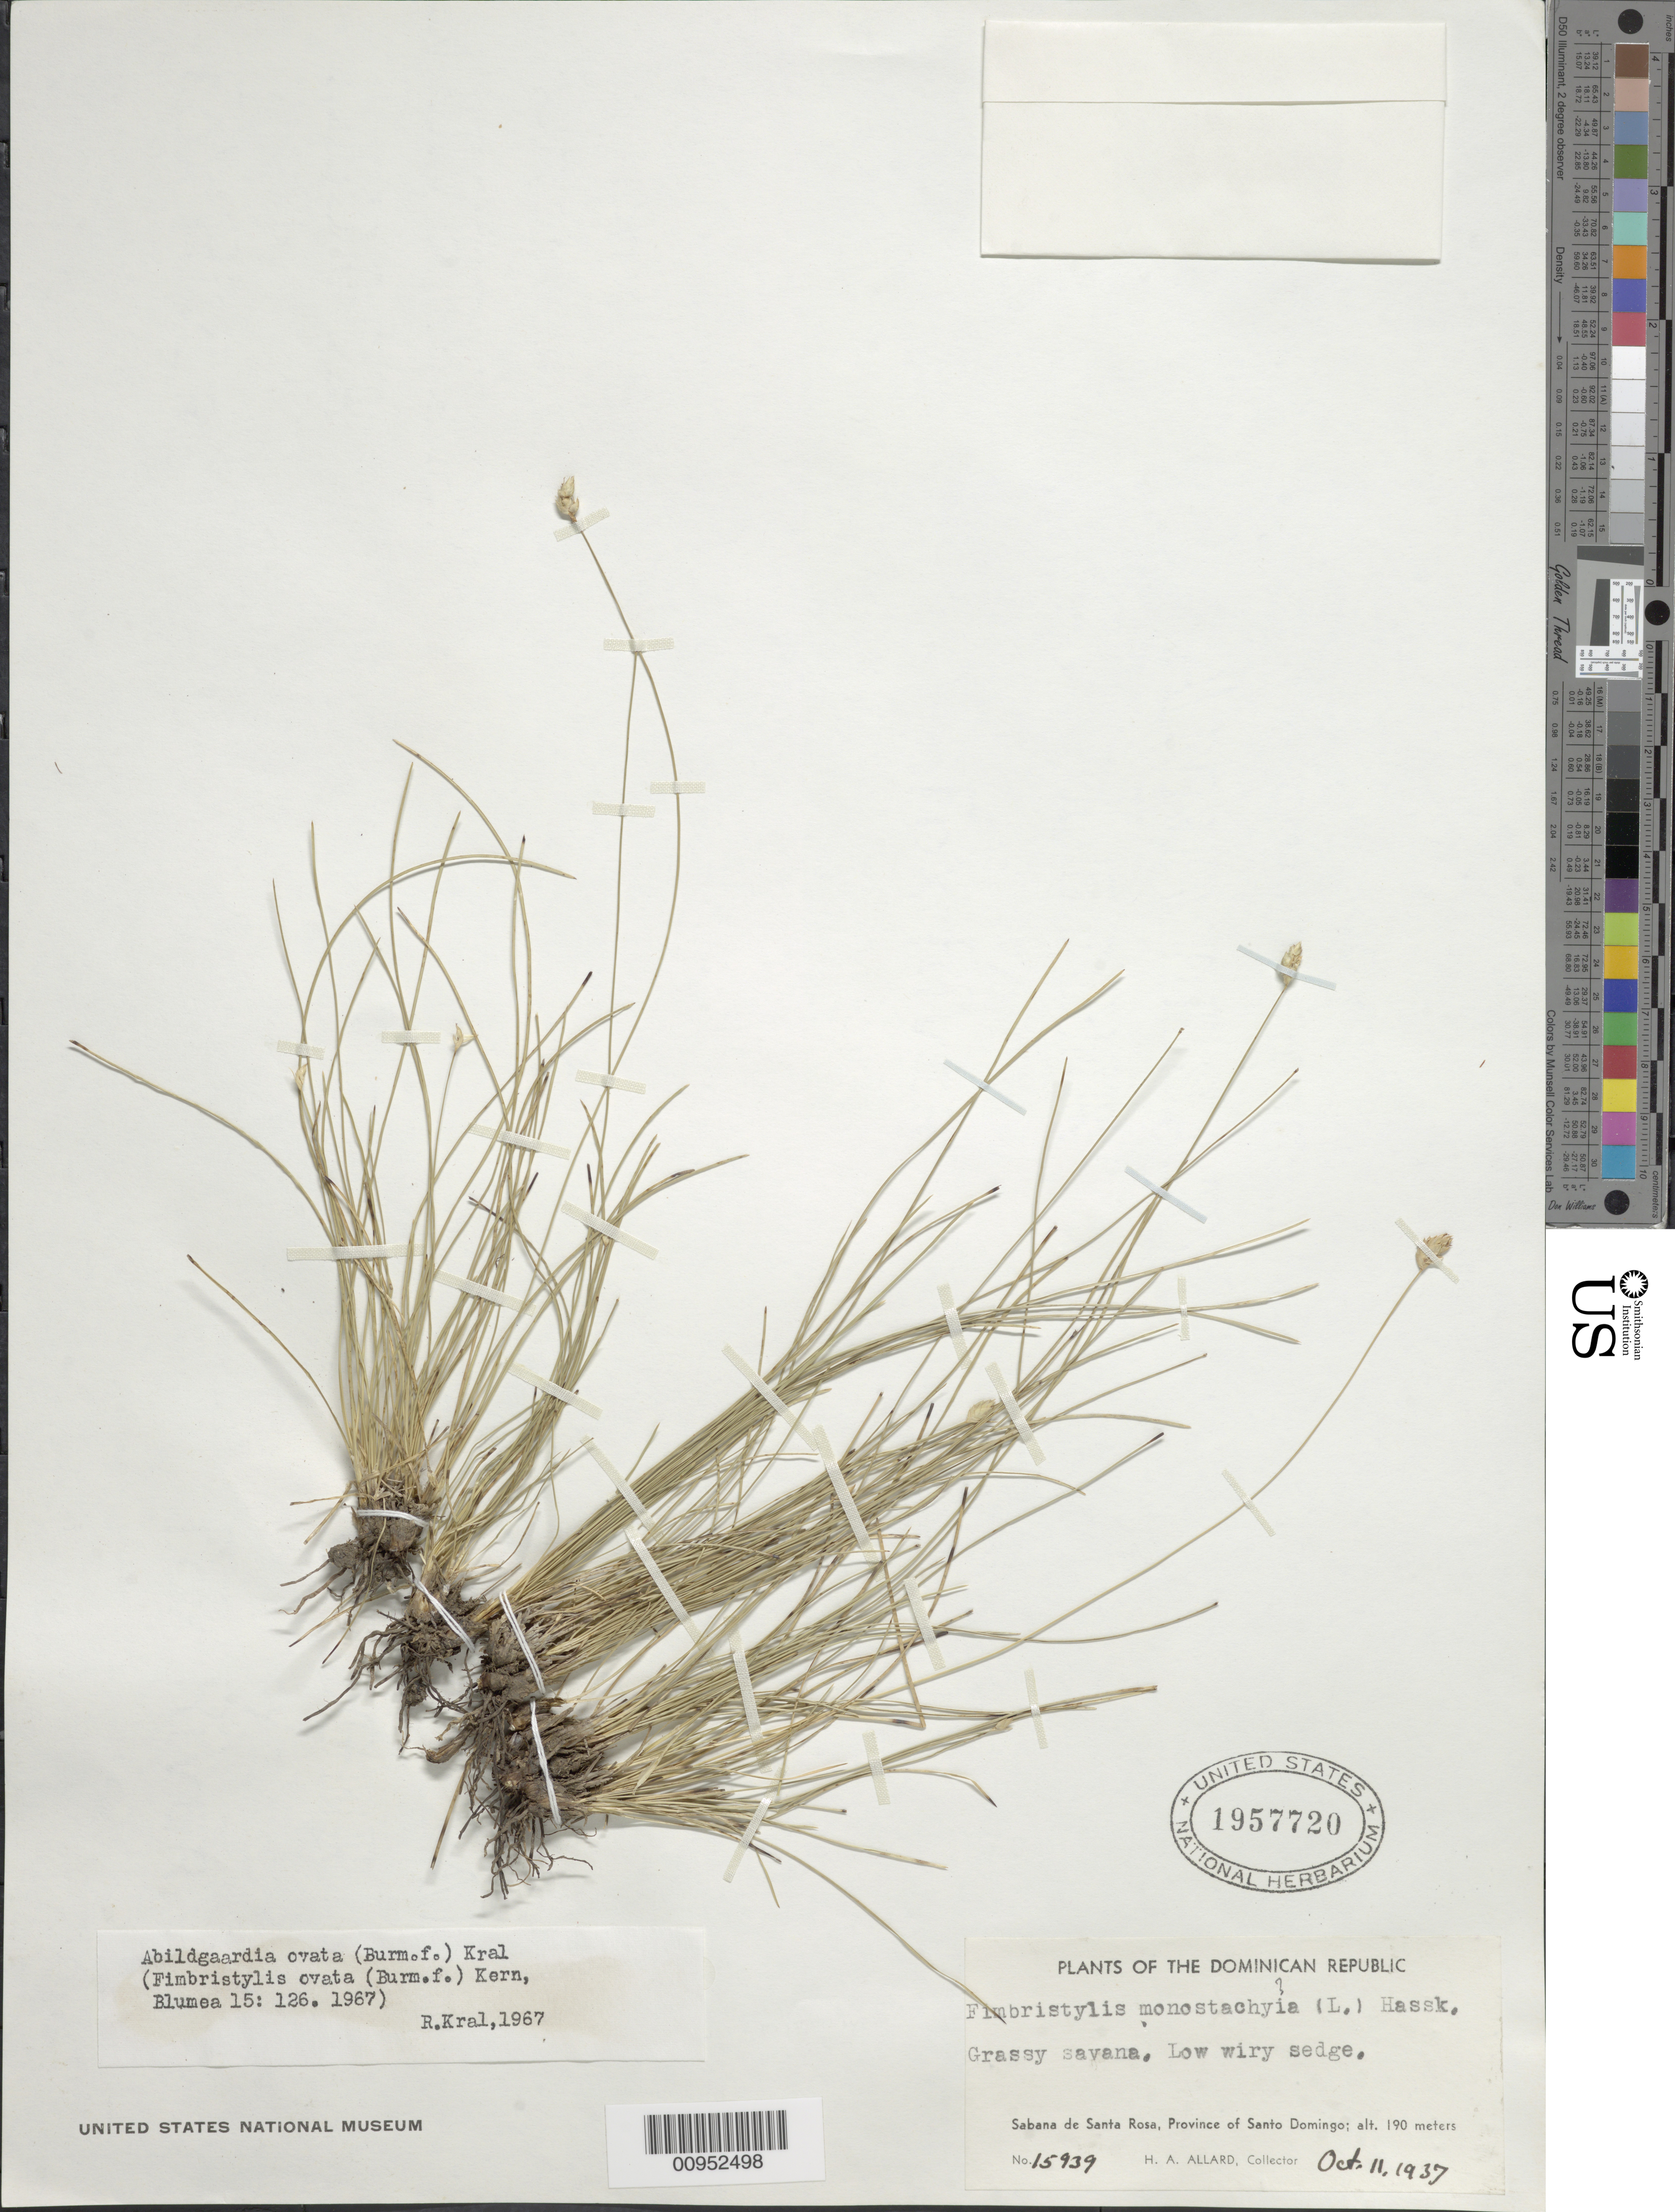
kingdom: Plantae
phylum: Tracheophyta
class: Liliopsida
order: Poales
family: Cyperaceae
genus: Abildgaardia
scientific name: Abildgaardia ovata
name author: (Burm. f.) Kral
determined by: Kral, Robert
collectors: H. A. Allard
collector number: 15939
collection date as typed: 11 Oct 1937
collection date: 1937-10-11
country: Dominican Republic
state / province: Santo Domingo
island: Hispaniola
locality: Sabana de Santa Rosa, savana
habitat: Grassy savana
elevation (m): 190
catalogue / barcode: US 1957720